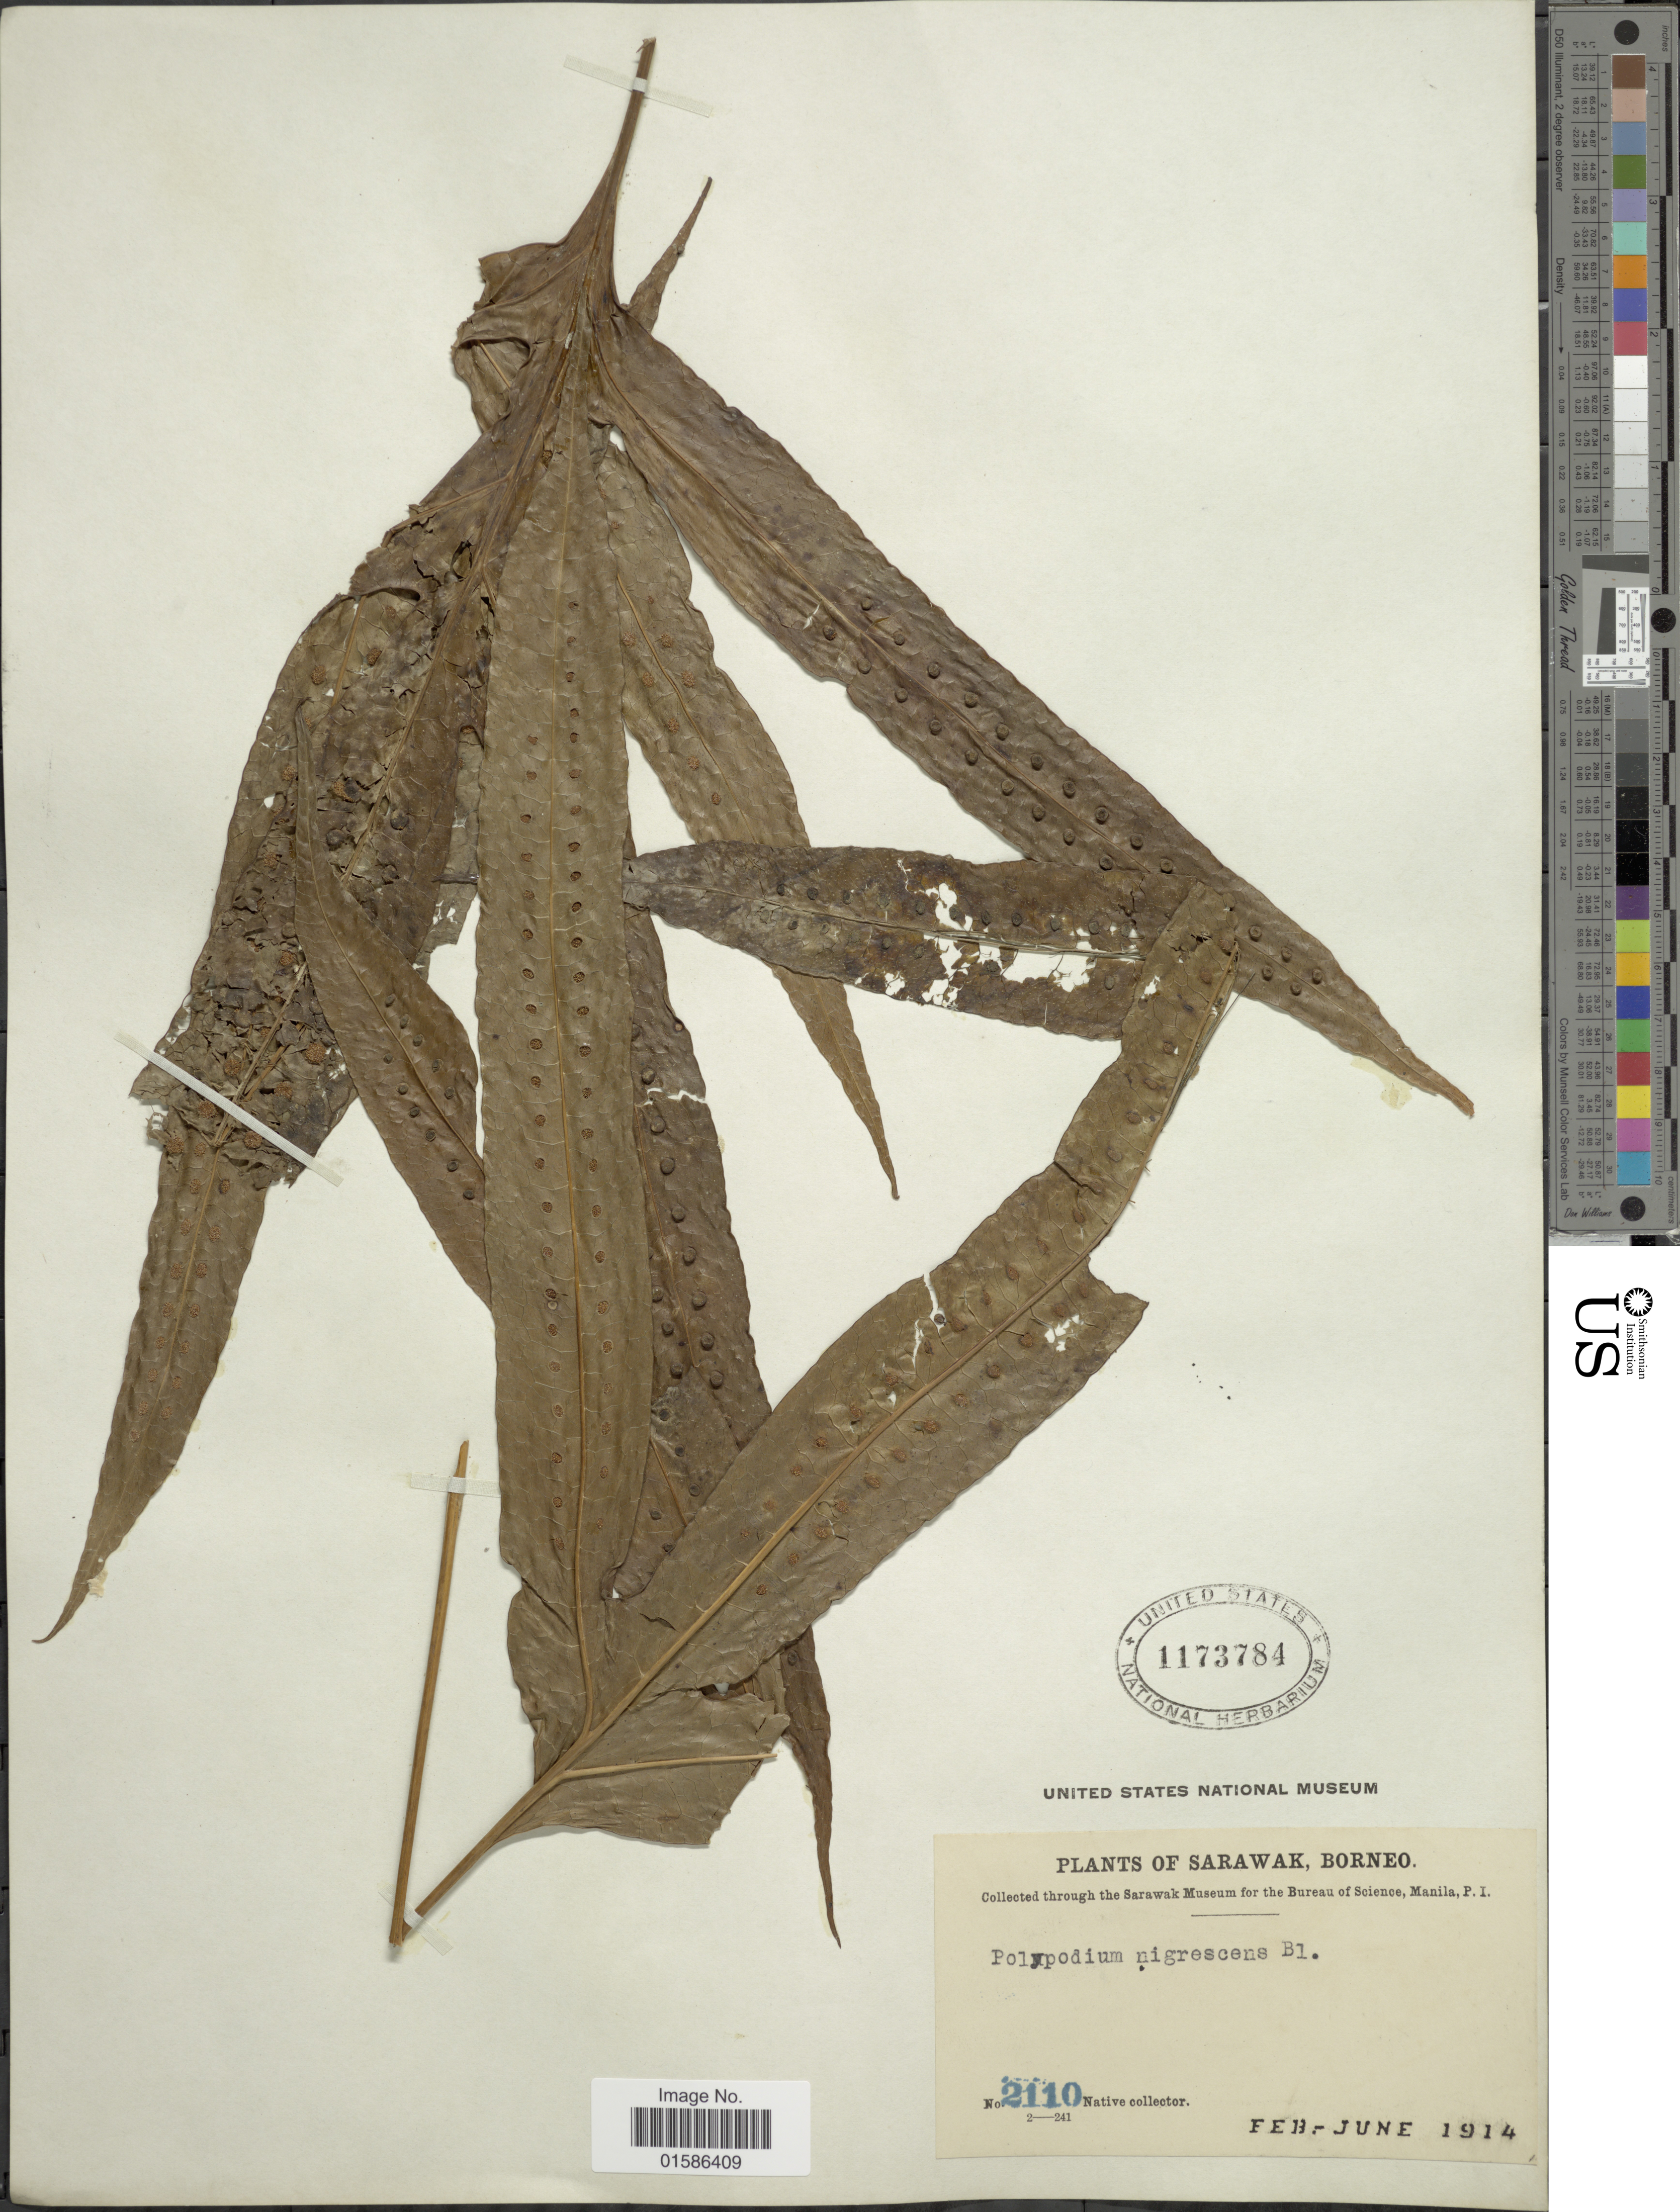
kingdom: Plantae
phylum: Tracheophyta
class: Polypodiopsida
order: Polypodiales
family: Polypodiaceae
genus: Microsorum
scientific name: Microsorum membranifolium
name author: (R. Br.) Ching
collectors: Native collector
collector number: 2110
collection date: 1914-02/1914-06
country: Malaysia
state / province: Sarawak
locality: Borneo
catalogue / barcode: US 1173784